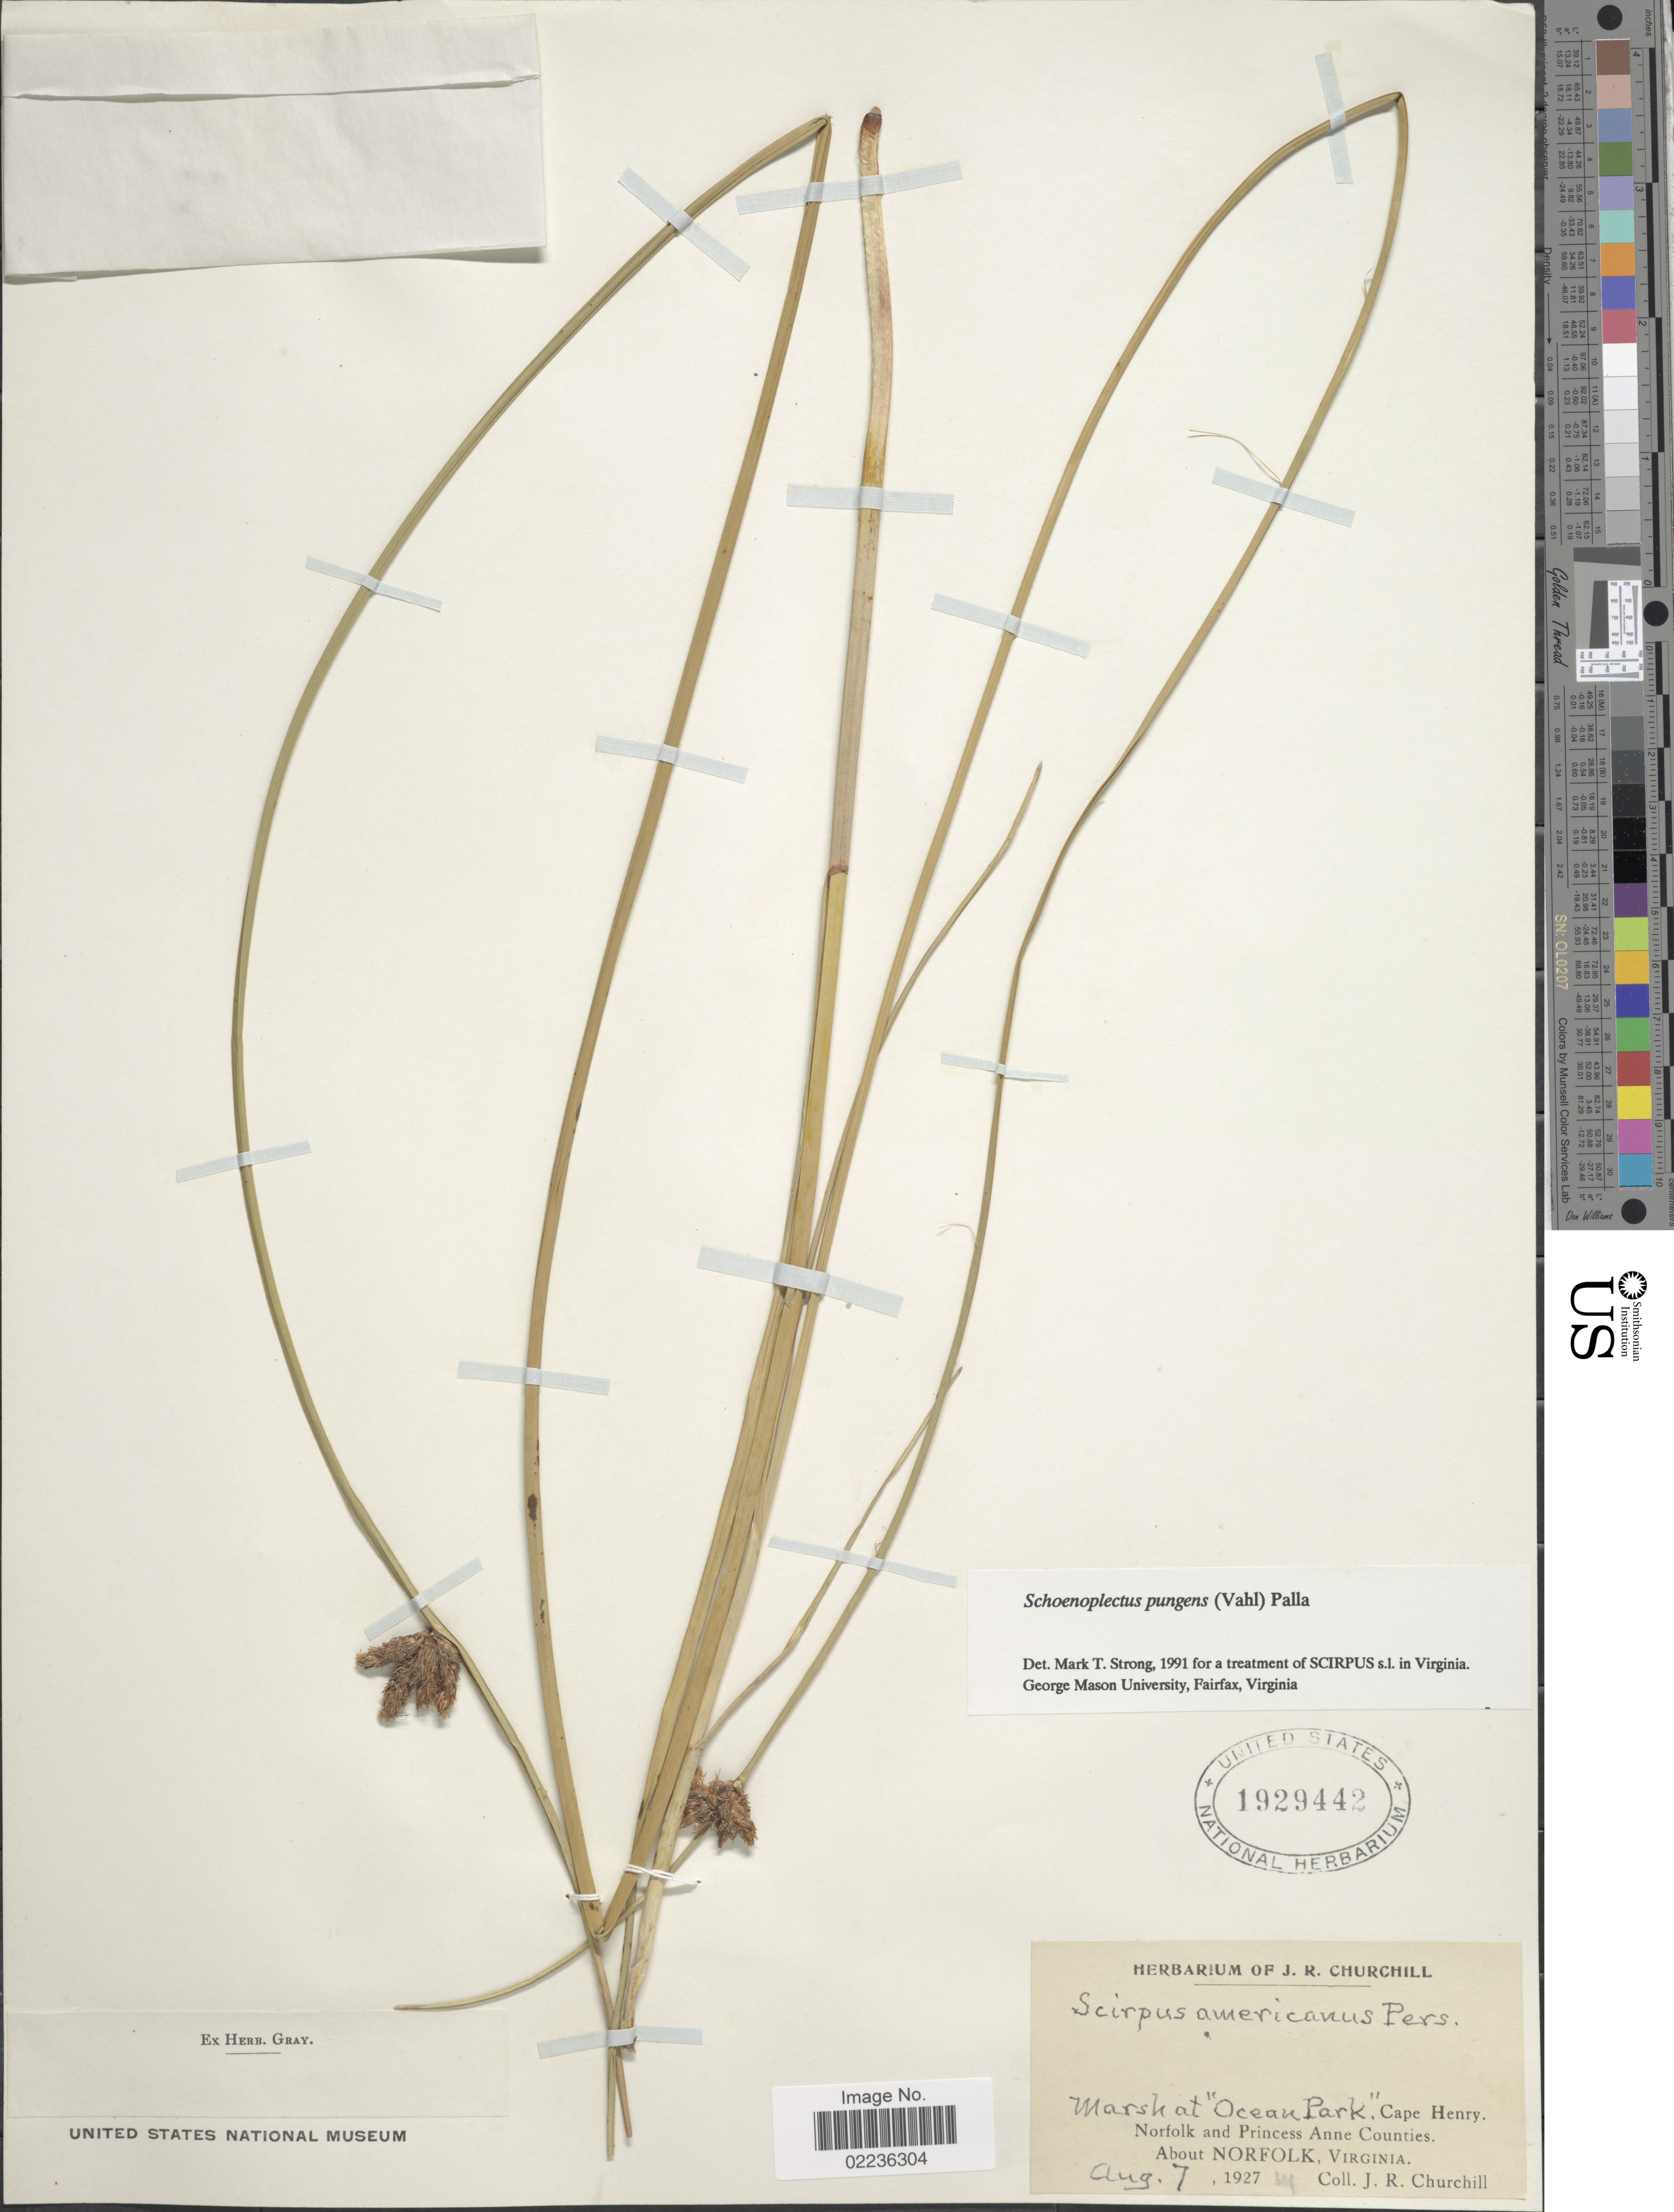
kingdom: Plantae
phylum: Tracheophyta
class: Liliopsida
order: Poales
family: Cyperaceae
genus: Schoenoplectus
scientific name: Schoenoplectus pungens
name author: (Vahl) Palla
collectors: J. Churchill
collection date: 1927-08-07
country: United States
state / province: Virginia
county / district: City of Virginia Beach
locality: Marsh at "Ocean Park". Cape Henry. Norfolk and Princess Anne Counties. About Norfolk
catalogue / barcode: US 1929442